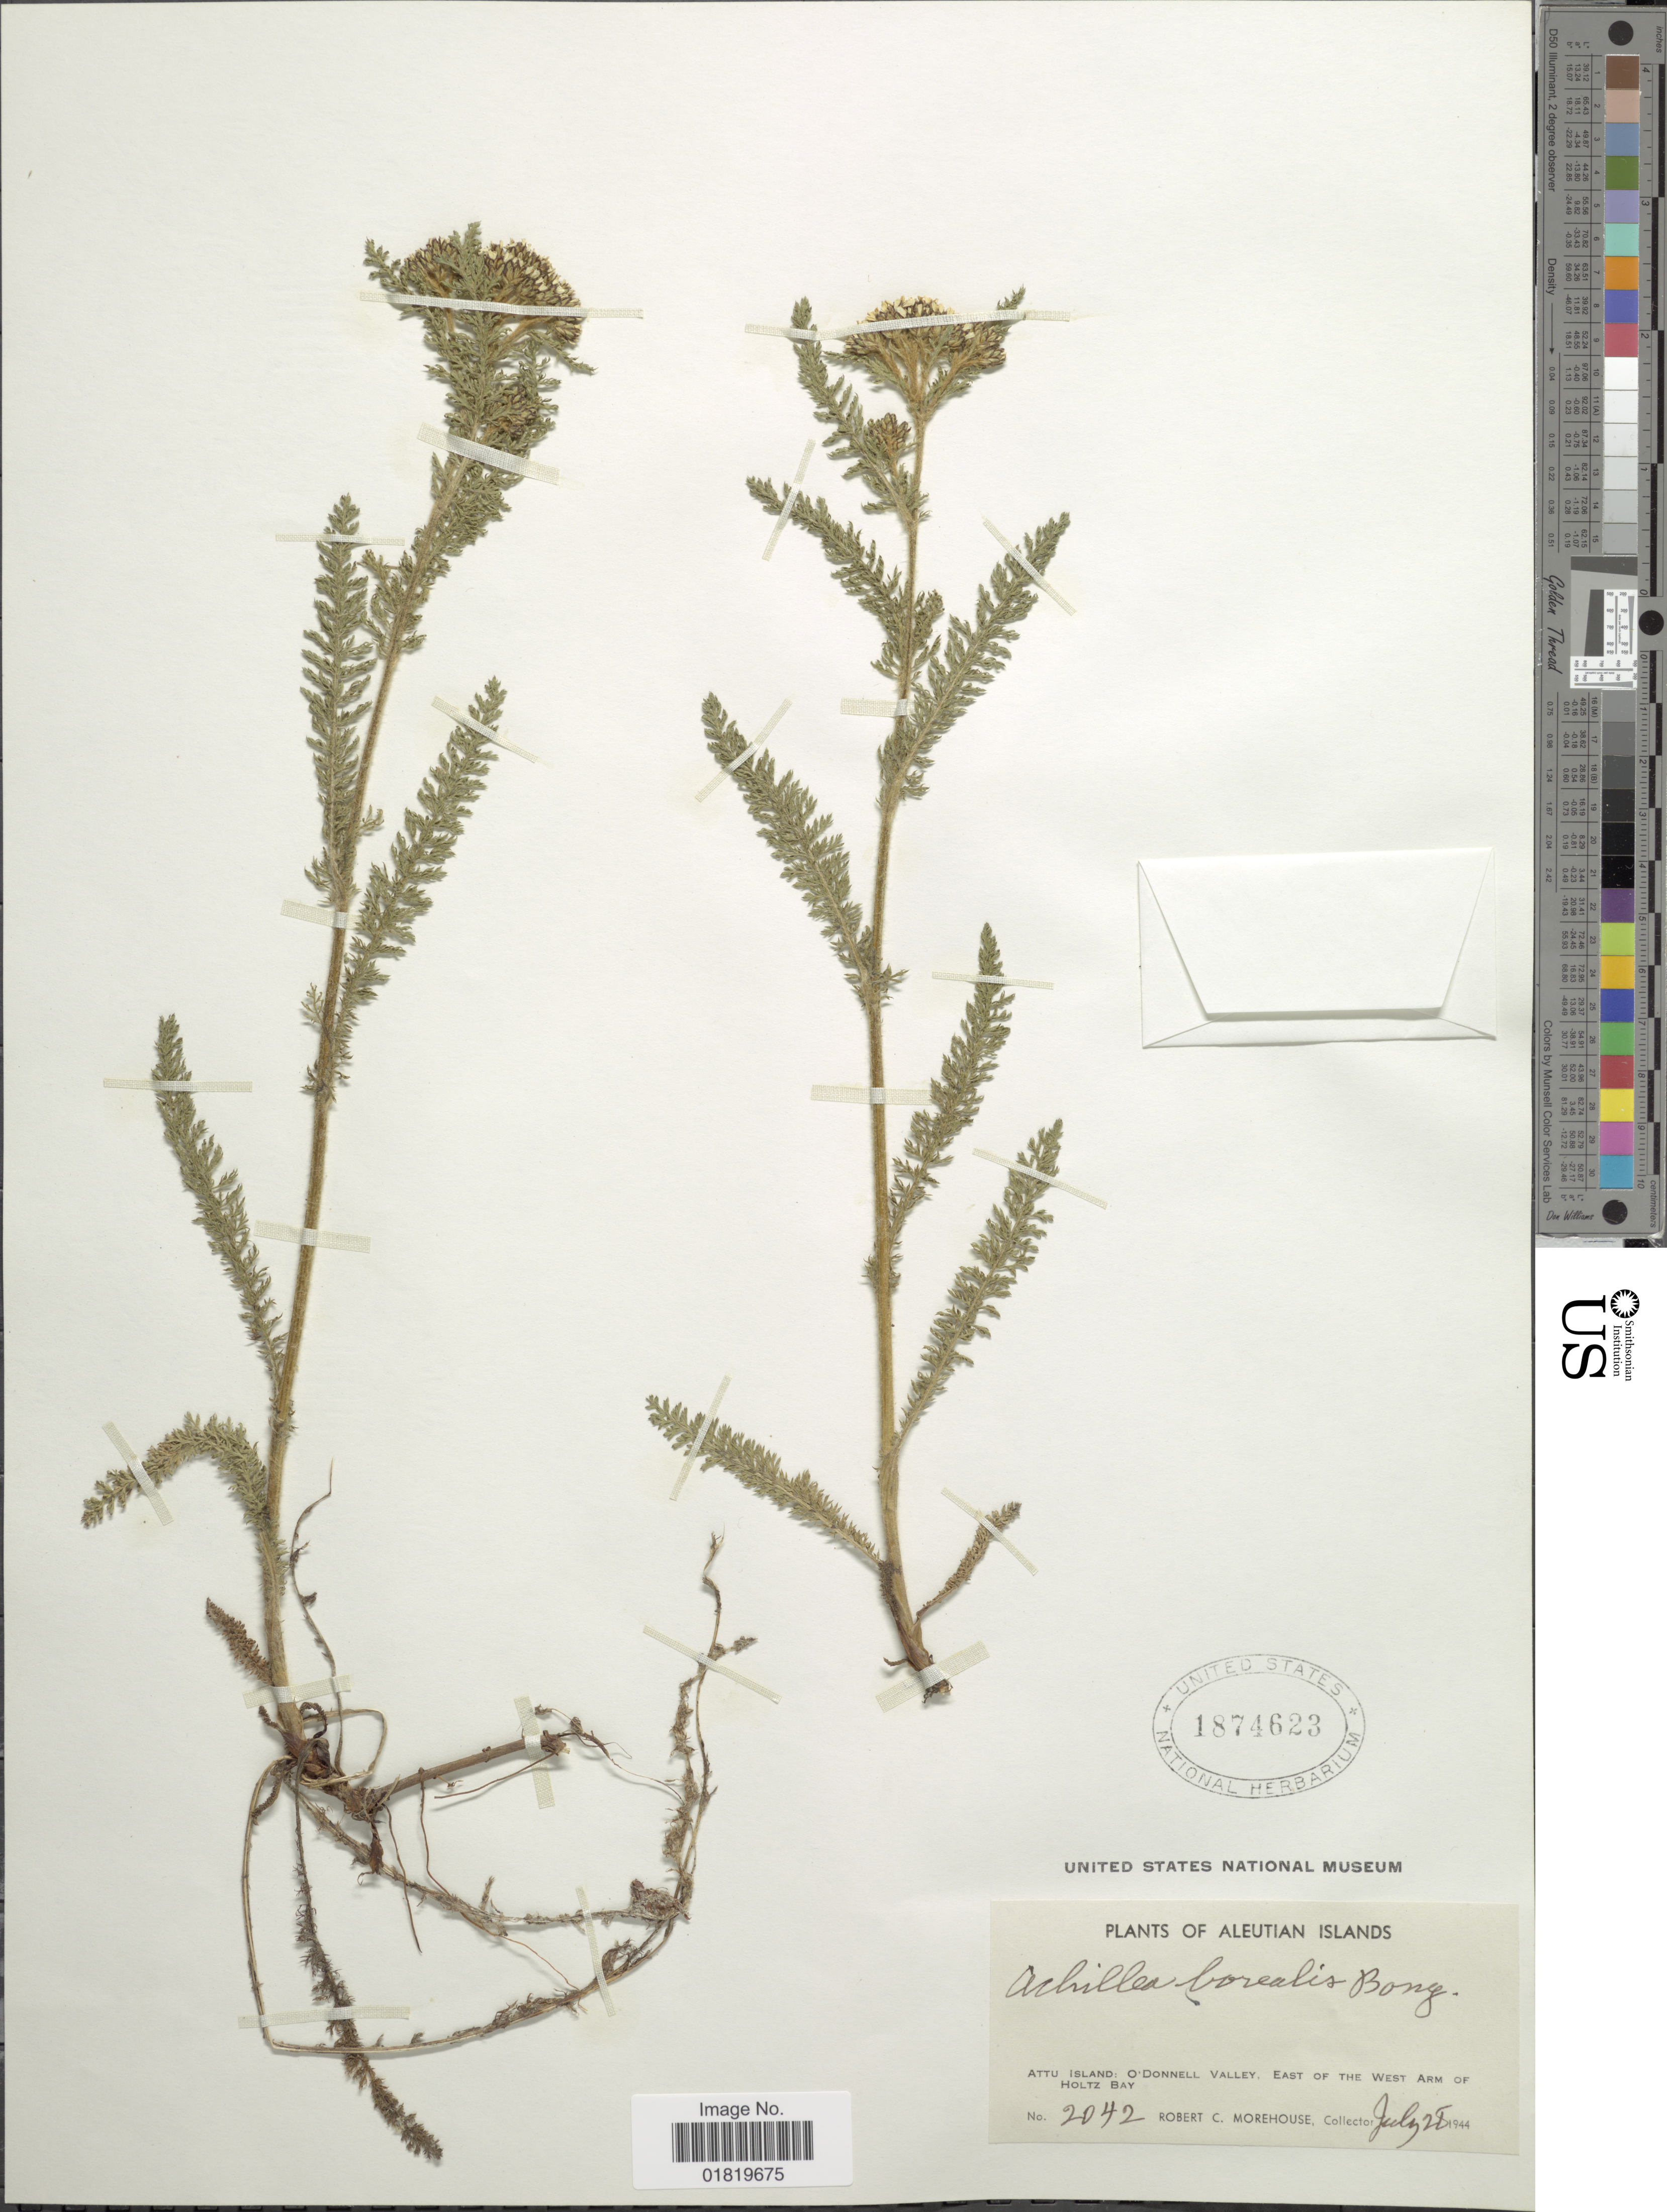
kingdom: Plantae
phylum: Tracheophyta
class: Magnoliopsida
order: Asterales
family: Asteraceae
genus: Achillea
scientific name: Achillea borealis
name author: Bong.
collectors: R. Morehouse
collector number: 2042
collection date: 1944-07-21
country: United States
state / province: Alaska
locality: Aleutian Islands, Attu Island: O'Donnell Valley, East of the West Arm of Holtz Bay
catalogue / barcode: US 1874623